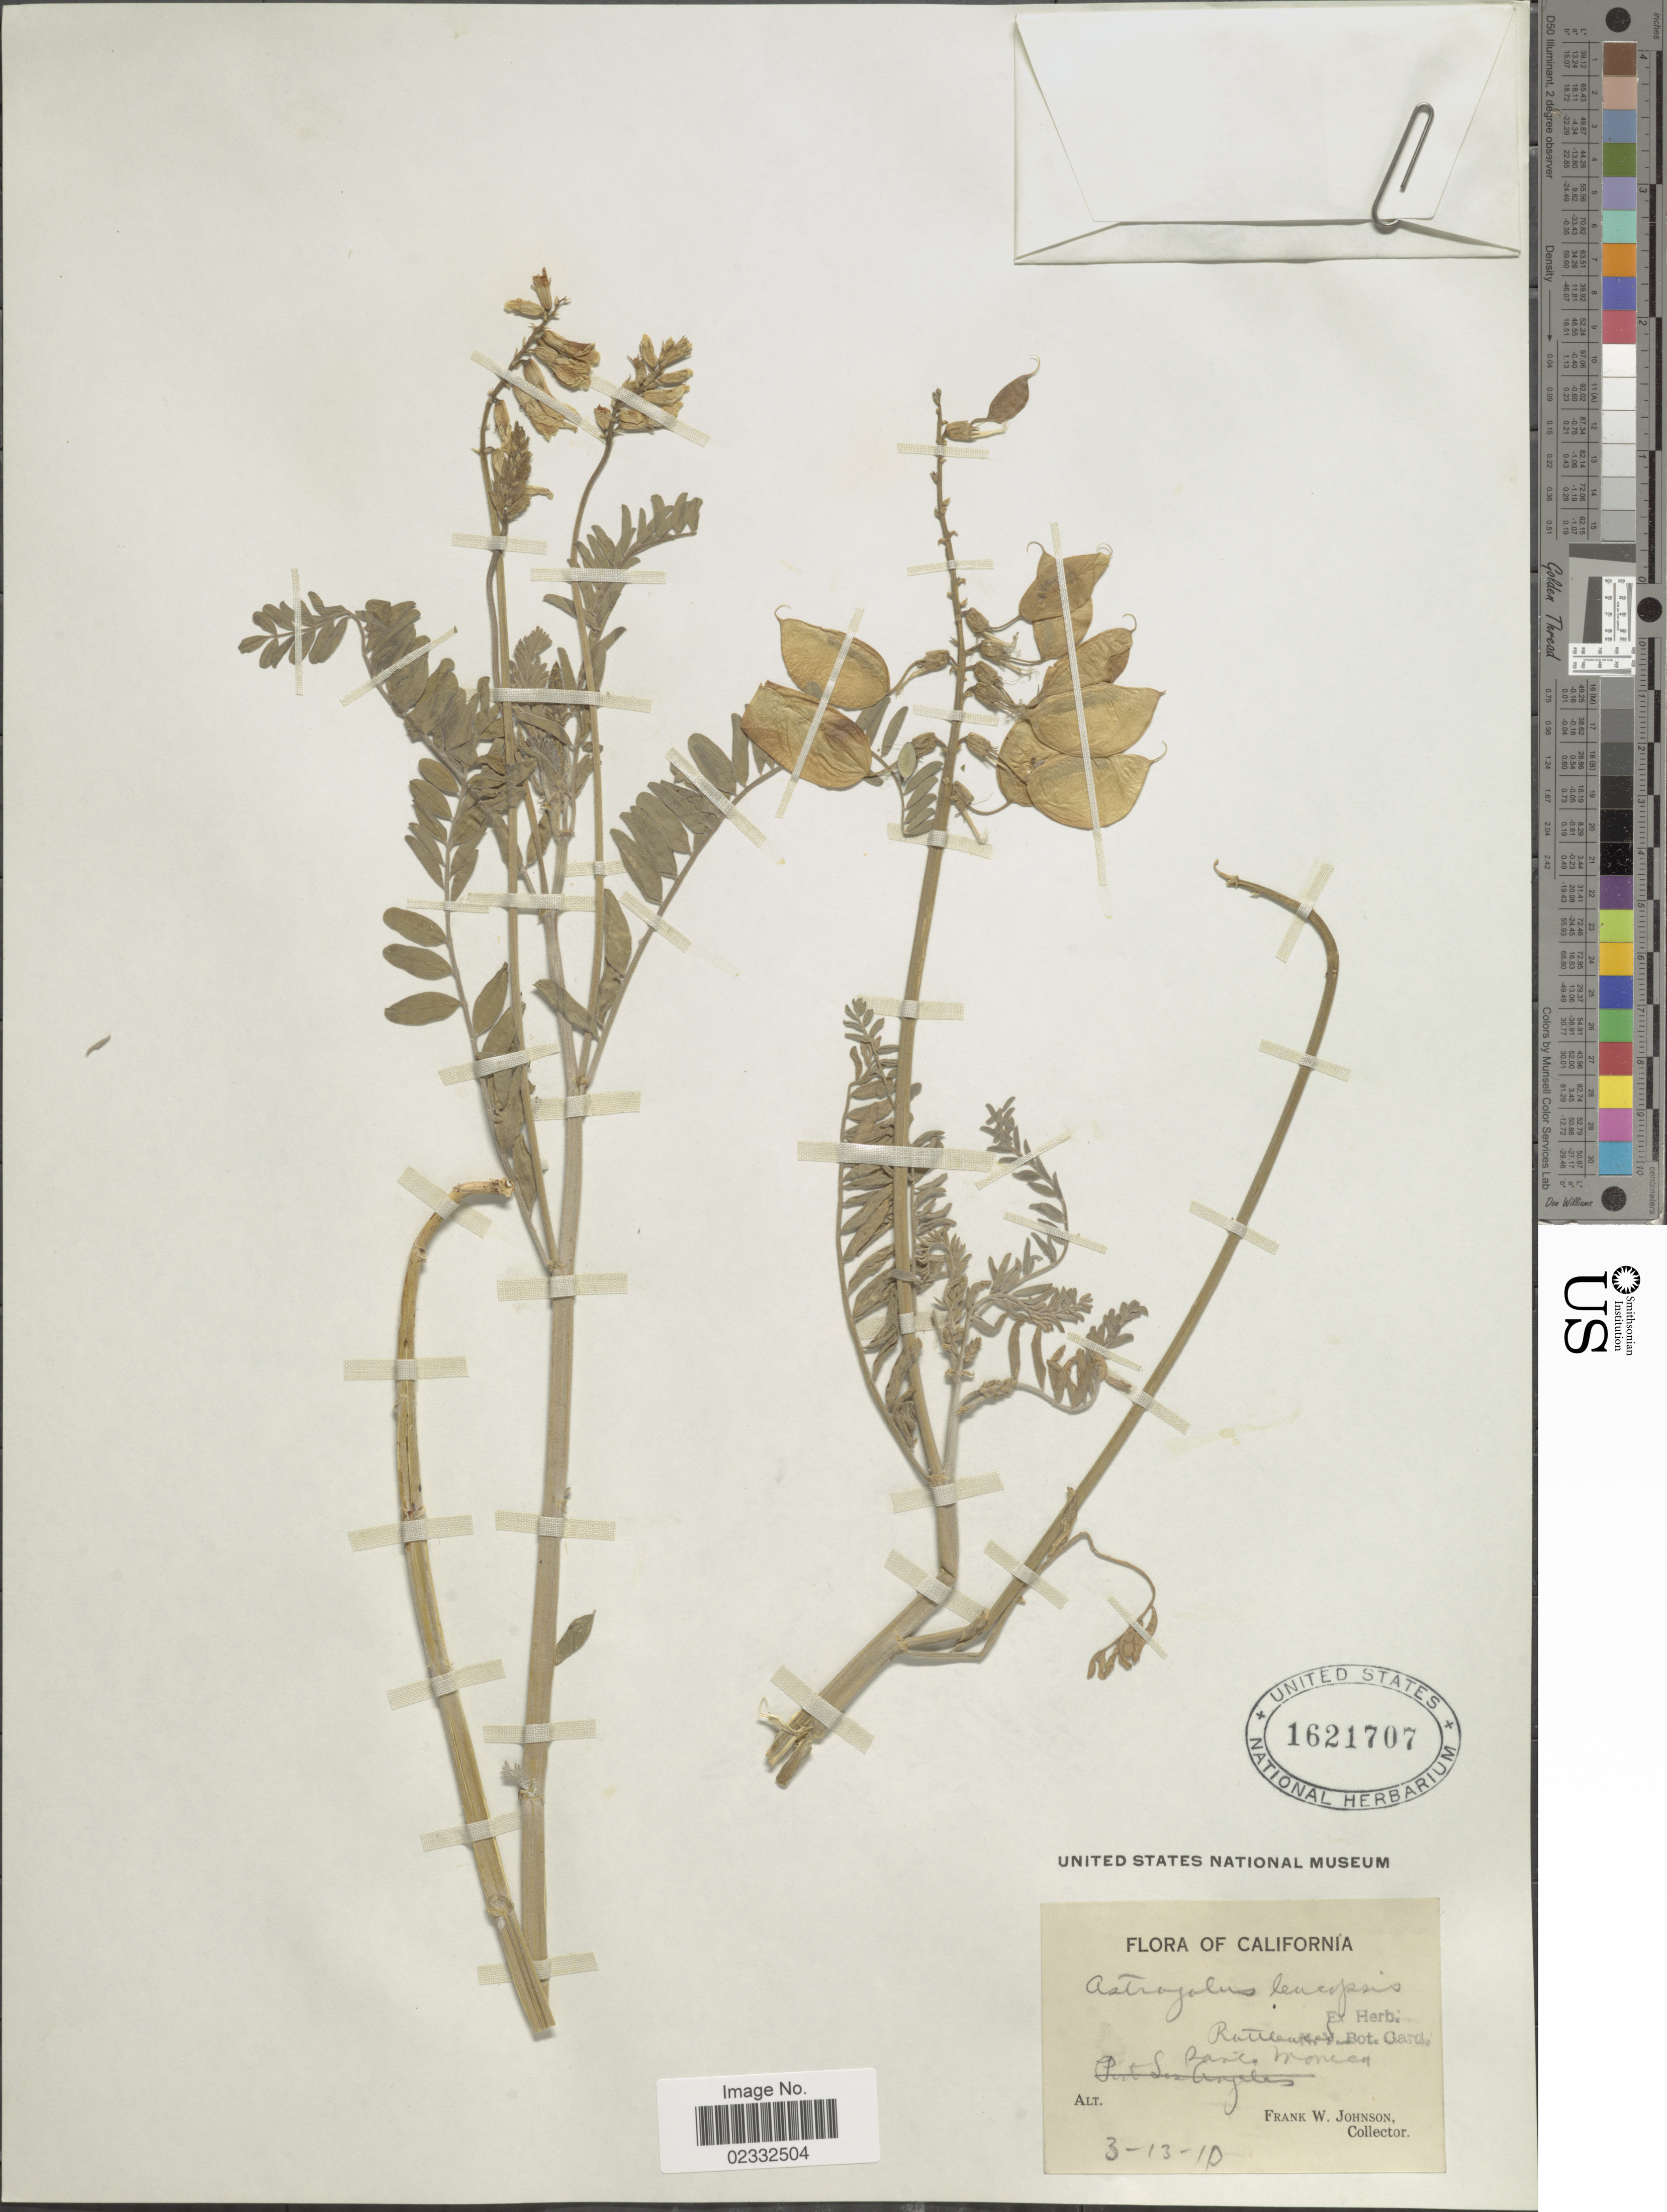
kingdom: Plantae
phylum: Tracheophyta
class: Magnoliopsida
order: Fabales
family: Fabaceae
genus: Astragalus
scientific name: Astragalus leucopsis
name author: (Torr.) Torr.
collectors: F. W. Johnson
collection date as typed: Transcribed d/m/y: 13/3/10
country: United States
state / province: California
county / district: Los Angeles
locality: Santa Monica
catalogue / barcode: US 1621707